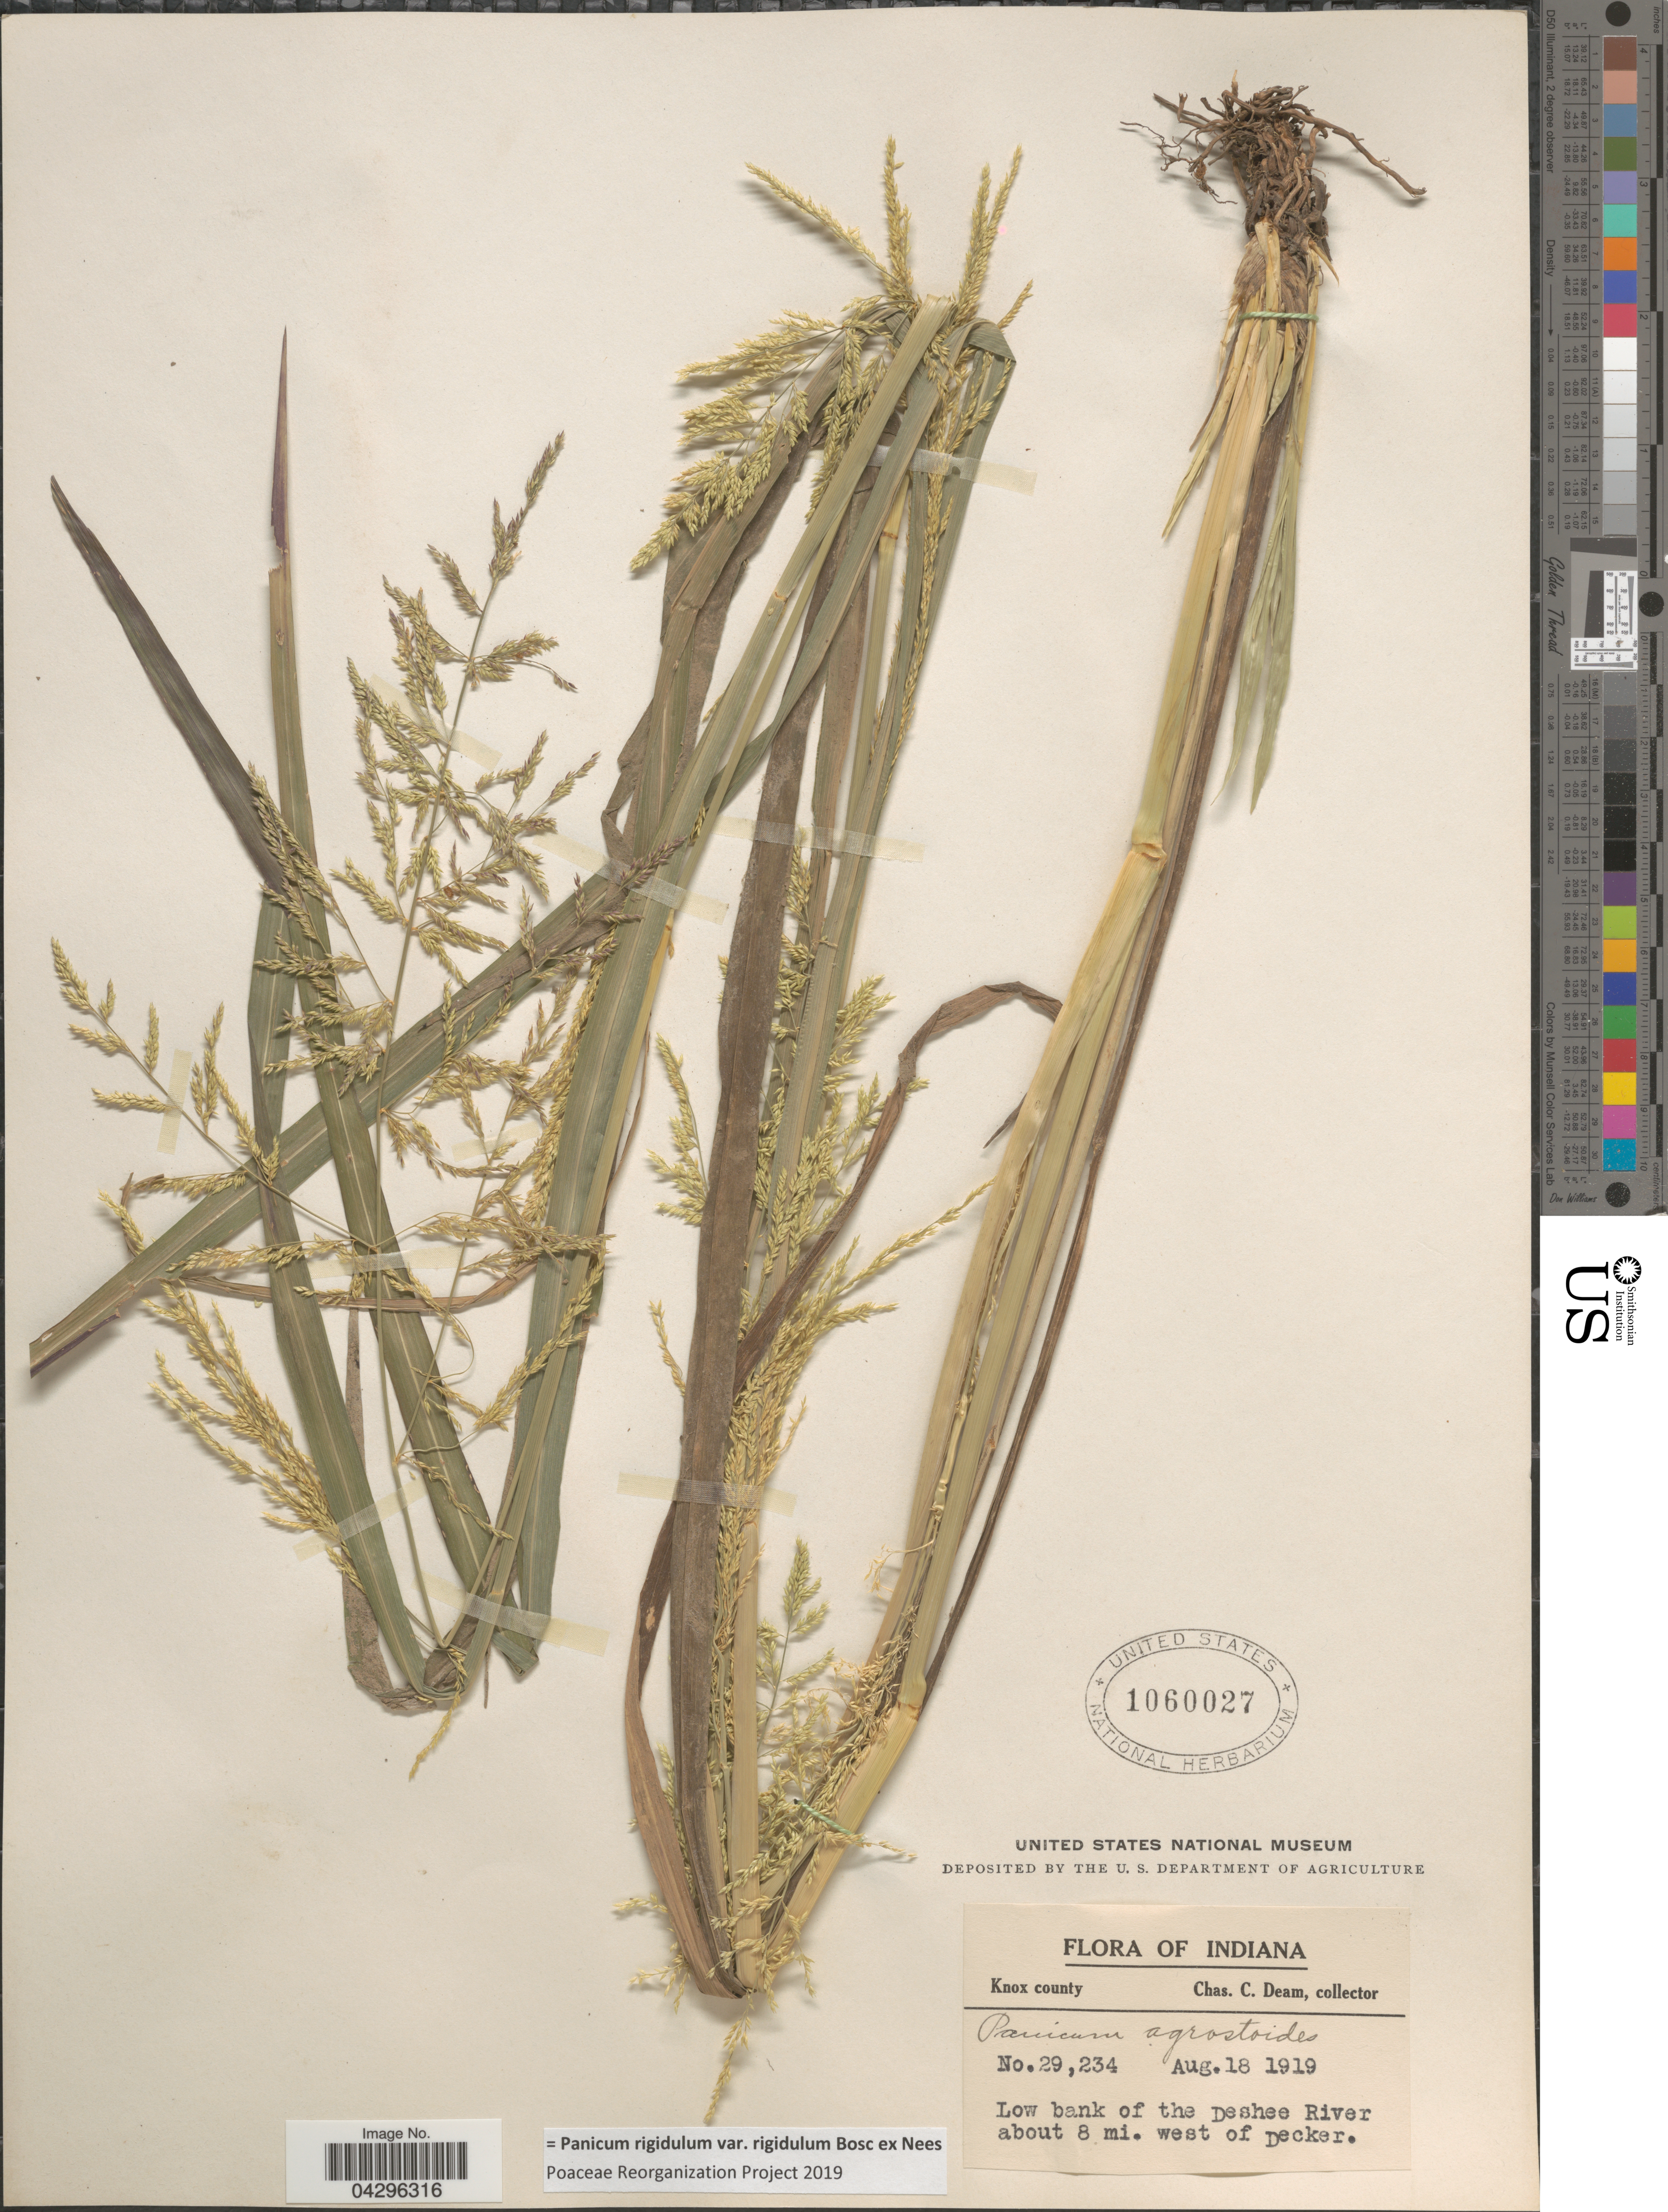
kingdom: Plantae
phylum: Tracheophyta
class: Liliopsida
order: Poales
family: Poaceae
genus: Panicum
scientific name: Panicum rigidulum var. rigidulum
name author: Bosc ex Nees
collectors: C. C. Deam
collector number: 29234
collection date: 1919-08-18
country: United States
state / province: Indiana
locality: Knox county. Low bank of the Deshee River about 8 mi. west of Decker.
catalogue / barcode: US 1060027